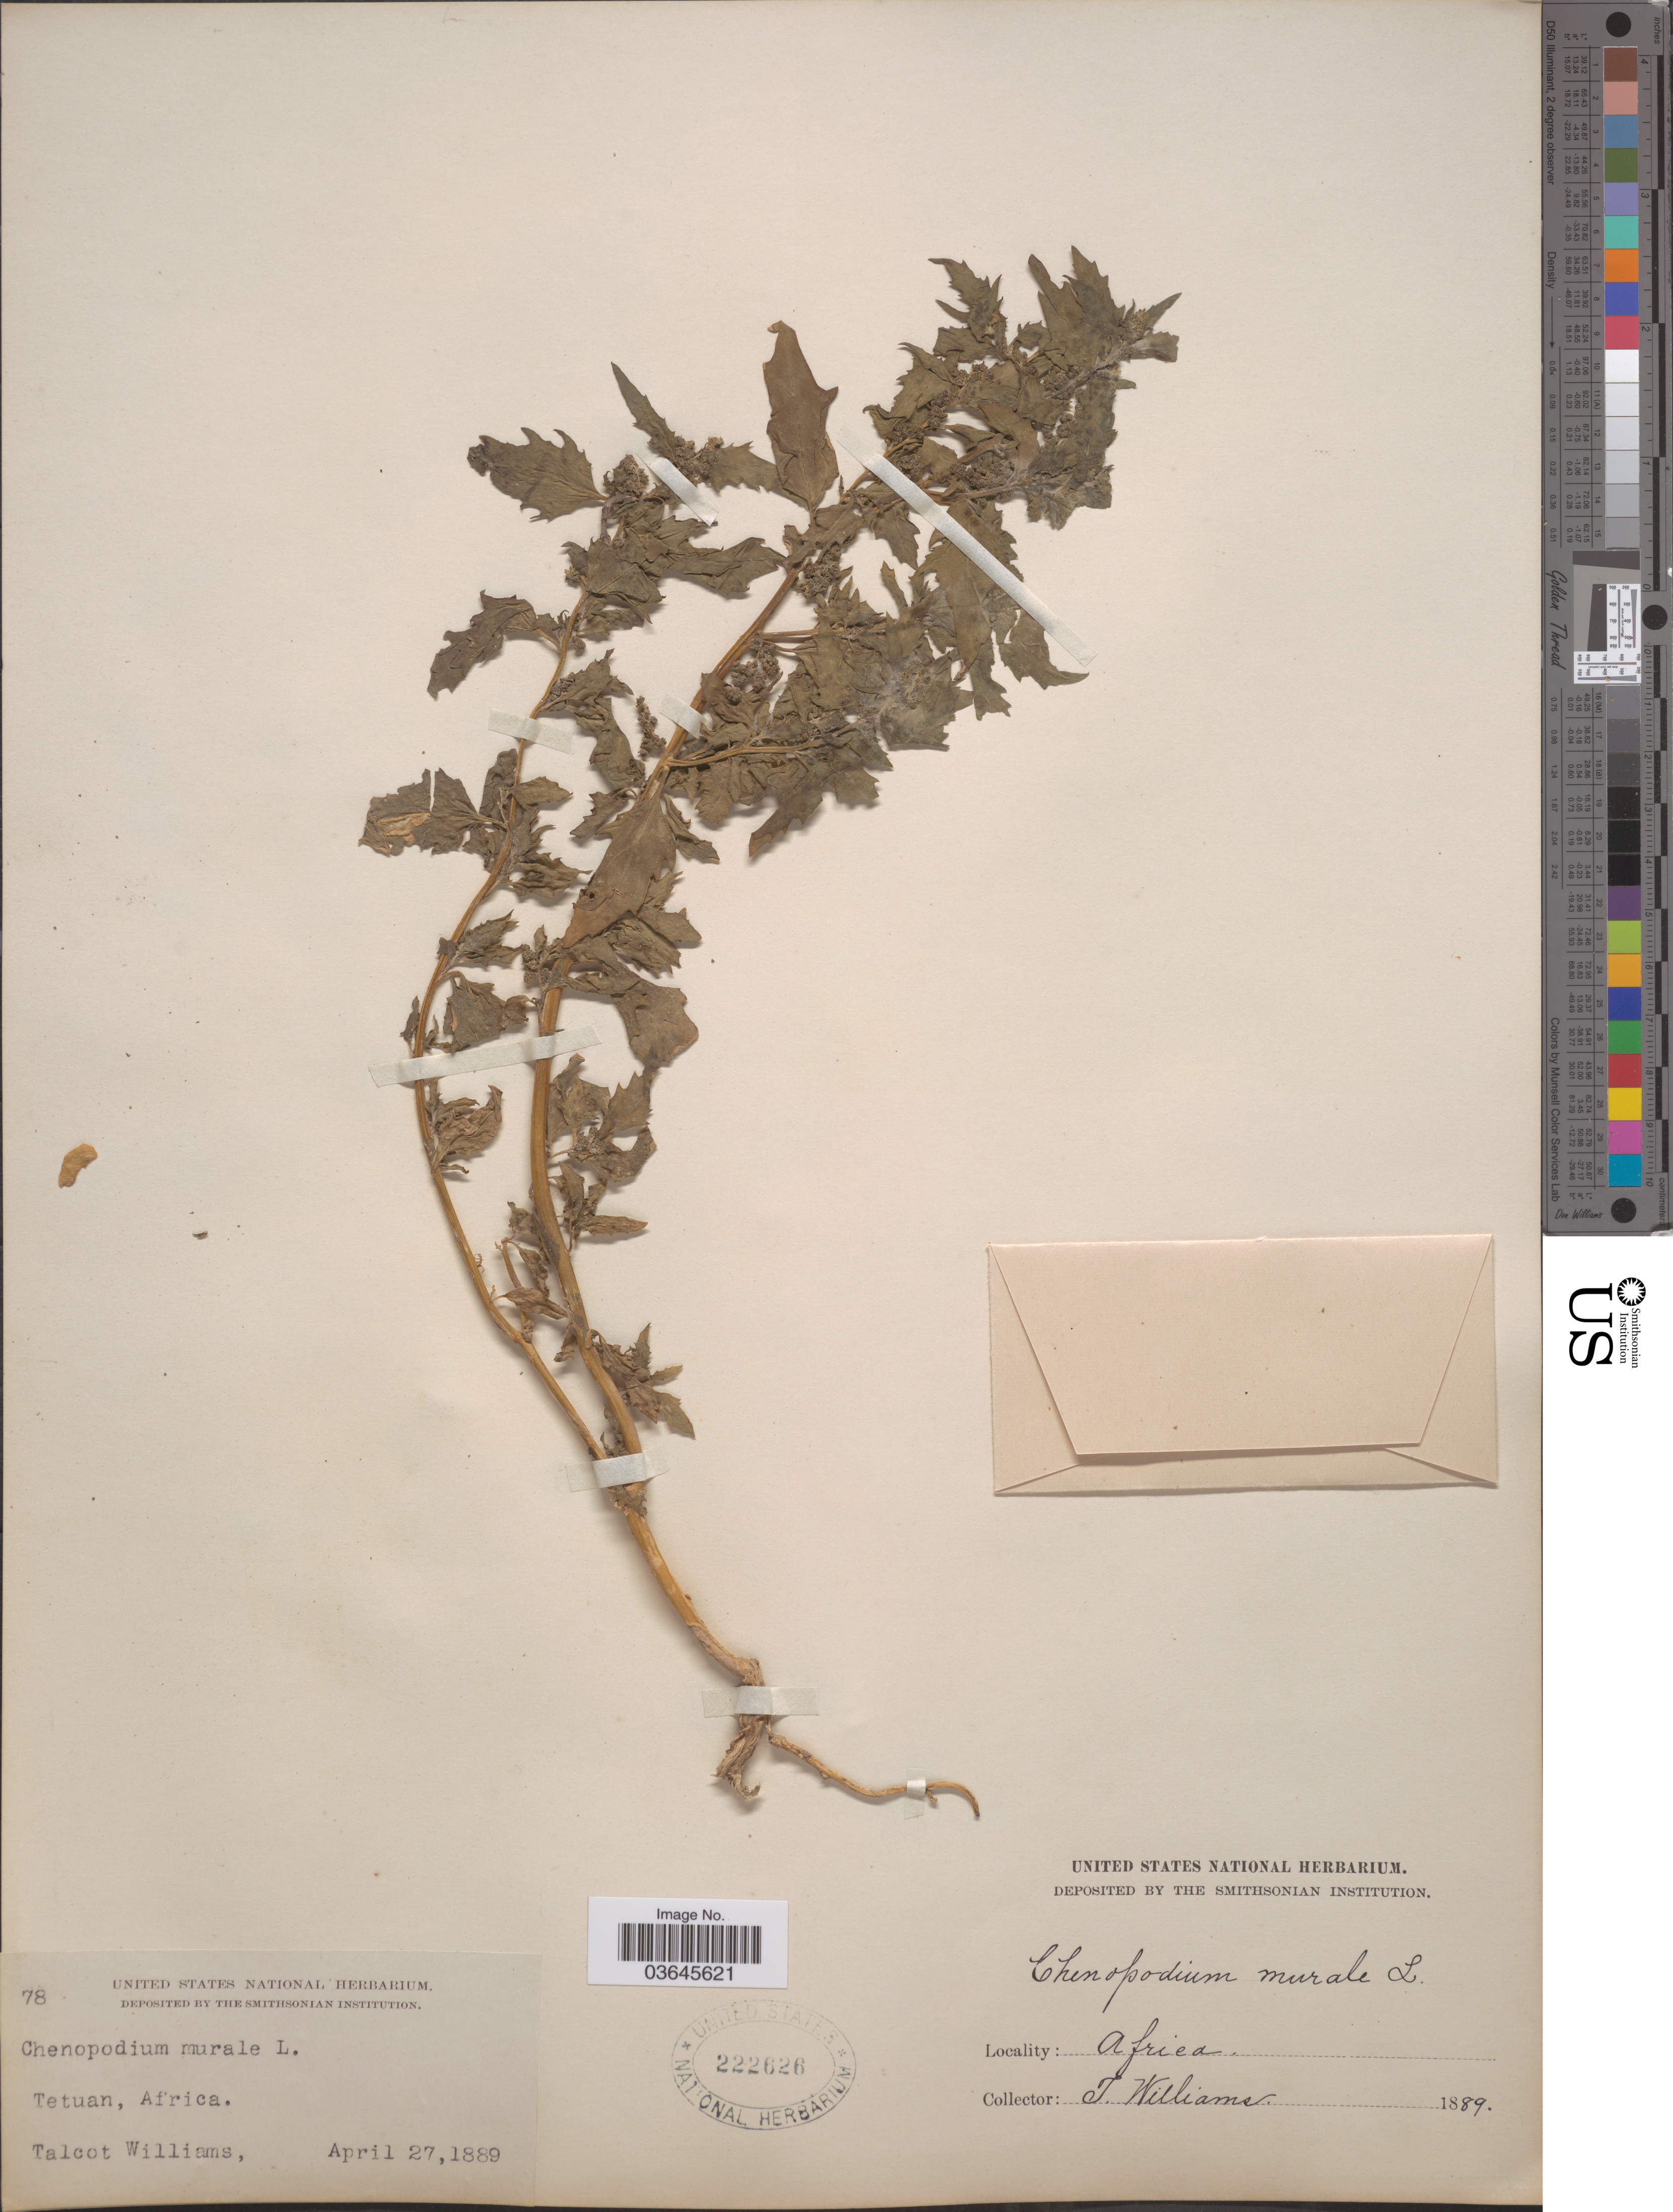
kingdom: Plantae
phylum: Tracheophyta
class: Magnoliopsida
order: Caryophyllales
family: Amaranthaceae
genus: Chenopodium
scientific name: Chenopodium murale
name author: L.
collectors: T. Williams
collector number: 78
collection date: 1889-04-27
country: Morocco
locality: Tetuan, Africa.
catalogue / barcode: US 222626